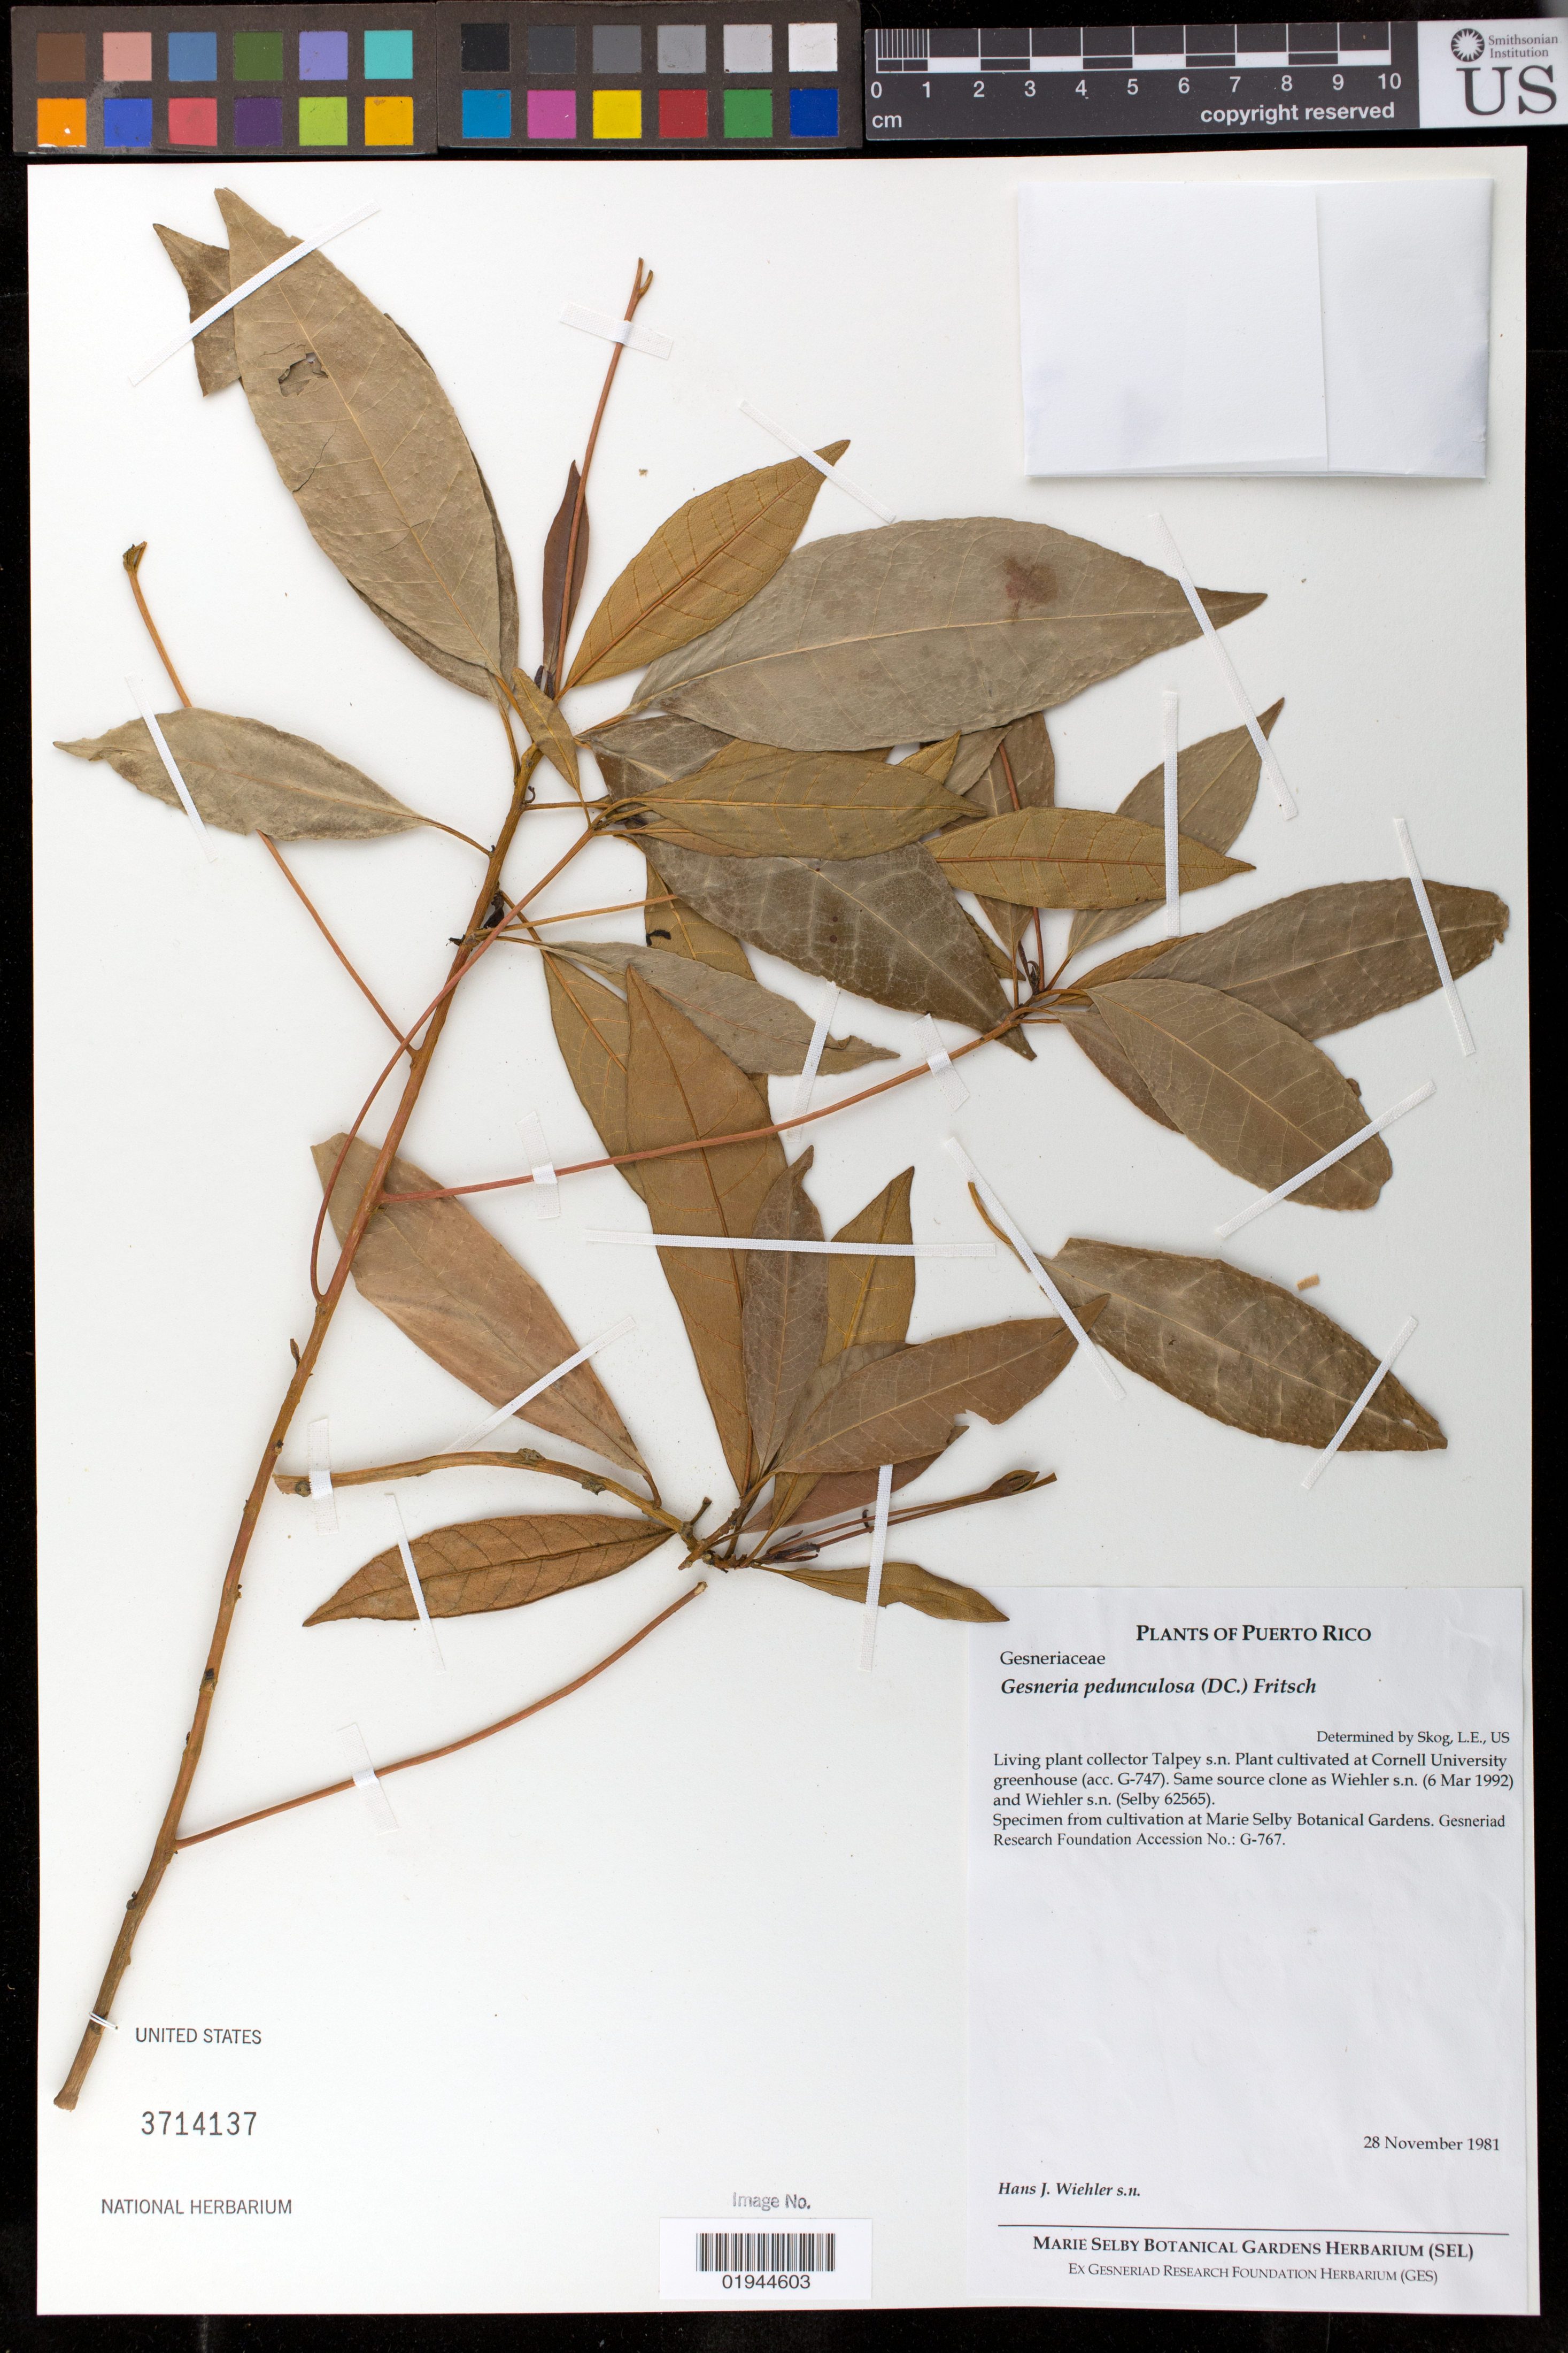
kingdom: Plantae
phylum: Tracheophyta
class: Magnoliopsida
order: Lamiales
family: Gesneriaceae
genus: Gesneria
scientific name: Gesneria pedunculosa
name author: (DC.) Fritsch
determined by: Skog, Laurence E.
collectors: H. J. Wiehler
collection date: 1981-11-28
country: United States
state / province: Florida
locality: Marie Selby Botanical Gardens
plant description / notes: Living plant collector Talpey s.n. Plant cultivated at Cornell University greenhouse (acc. G-747). Same source clone as Wiehler s.n. (6 Mar 1992) and Wiehler s.n. (Selby 62565).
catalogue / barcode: US 3714137